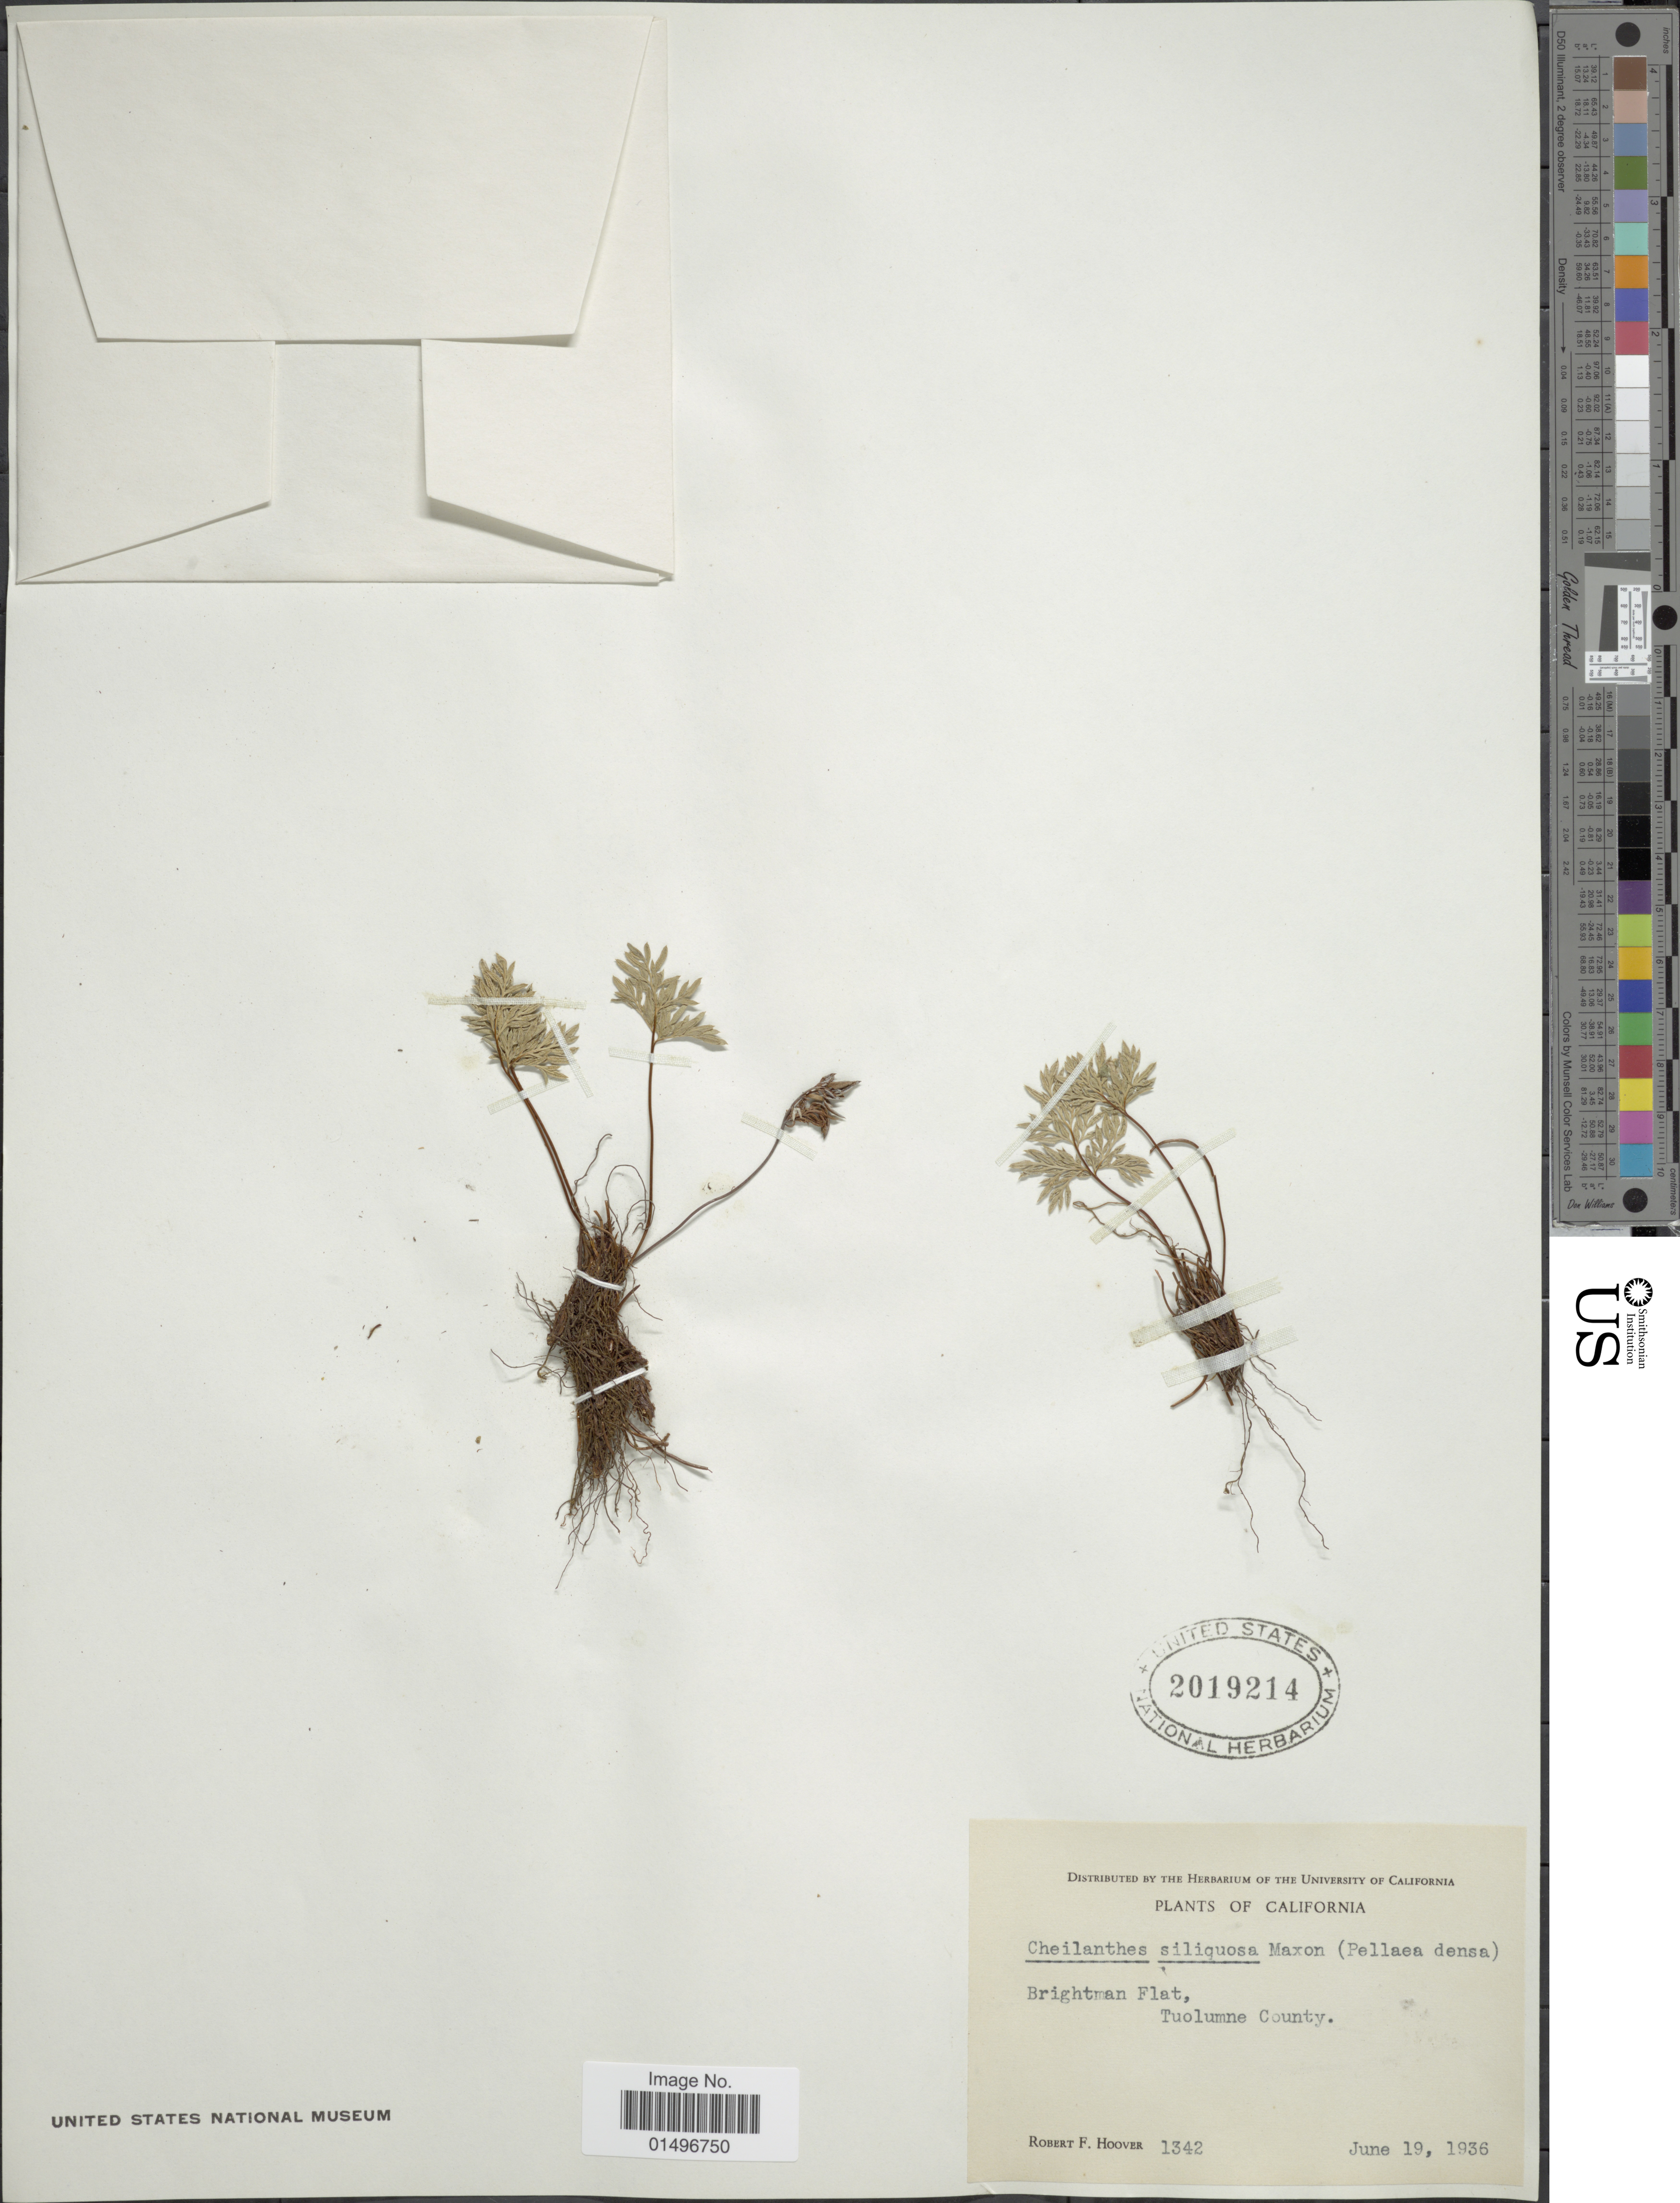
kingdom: Plantae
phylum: Tracheophyta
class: Polypodiopsida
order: Polypodiales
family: Pteridaceae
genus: Aspidotis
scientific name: Aspidotis densa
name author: (Brack.) Lellinger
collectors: R. F. Hoover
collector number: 1342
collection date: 1936-06-19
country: United States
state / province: California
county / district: Tuolumne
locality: California, Tuolumne County.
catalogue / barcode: US 2019214